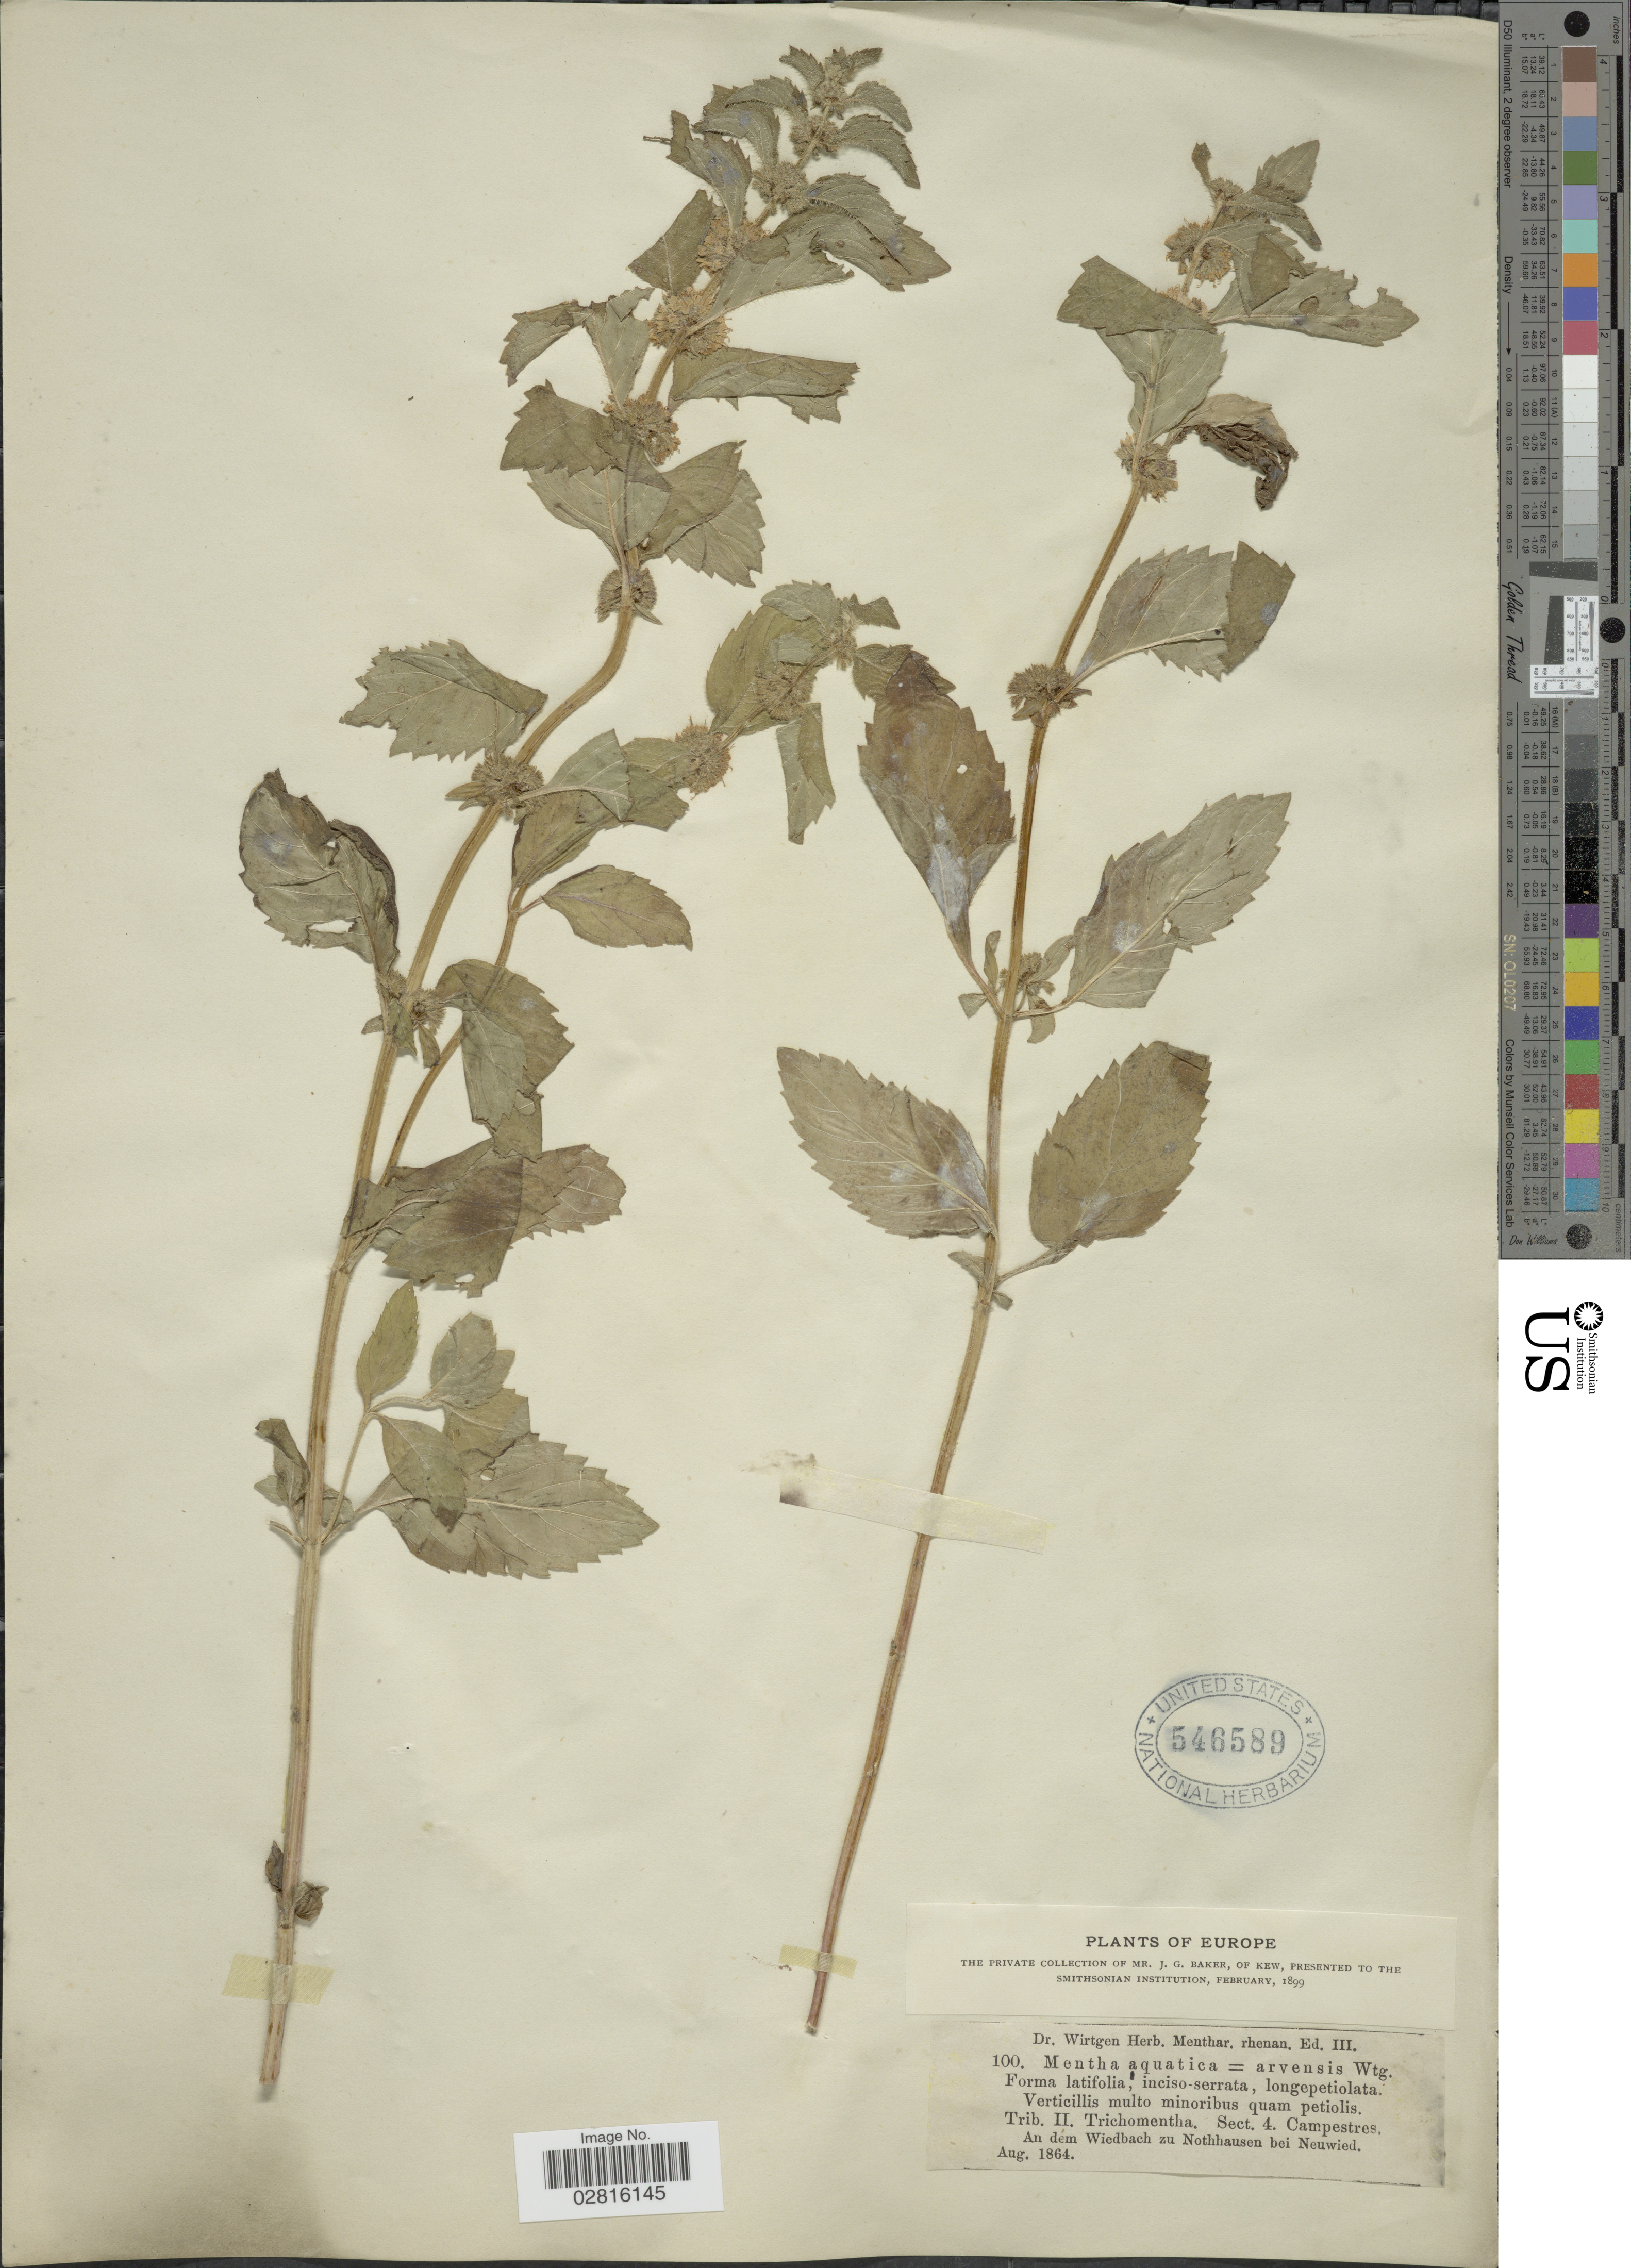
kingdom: Plantae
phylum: Tracheophyta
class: Magnoliopsida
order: Lamiales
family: Lamiaceae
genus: Mentha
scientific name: Mentha aquatica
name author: L.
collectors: Wirtgen, --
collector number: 100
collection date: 1864-08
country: Germany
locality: An dem Wiedbach zu Nothhausen bei Neuwied.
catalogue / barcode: US 546589